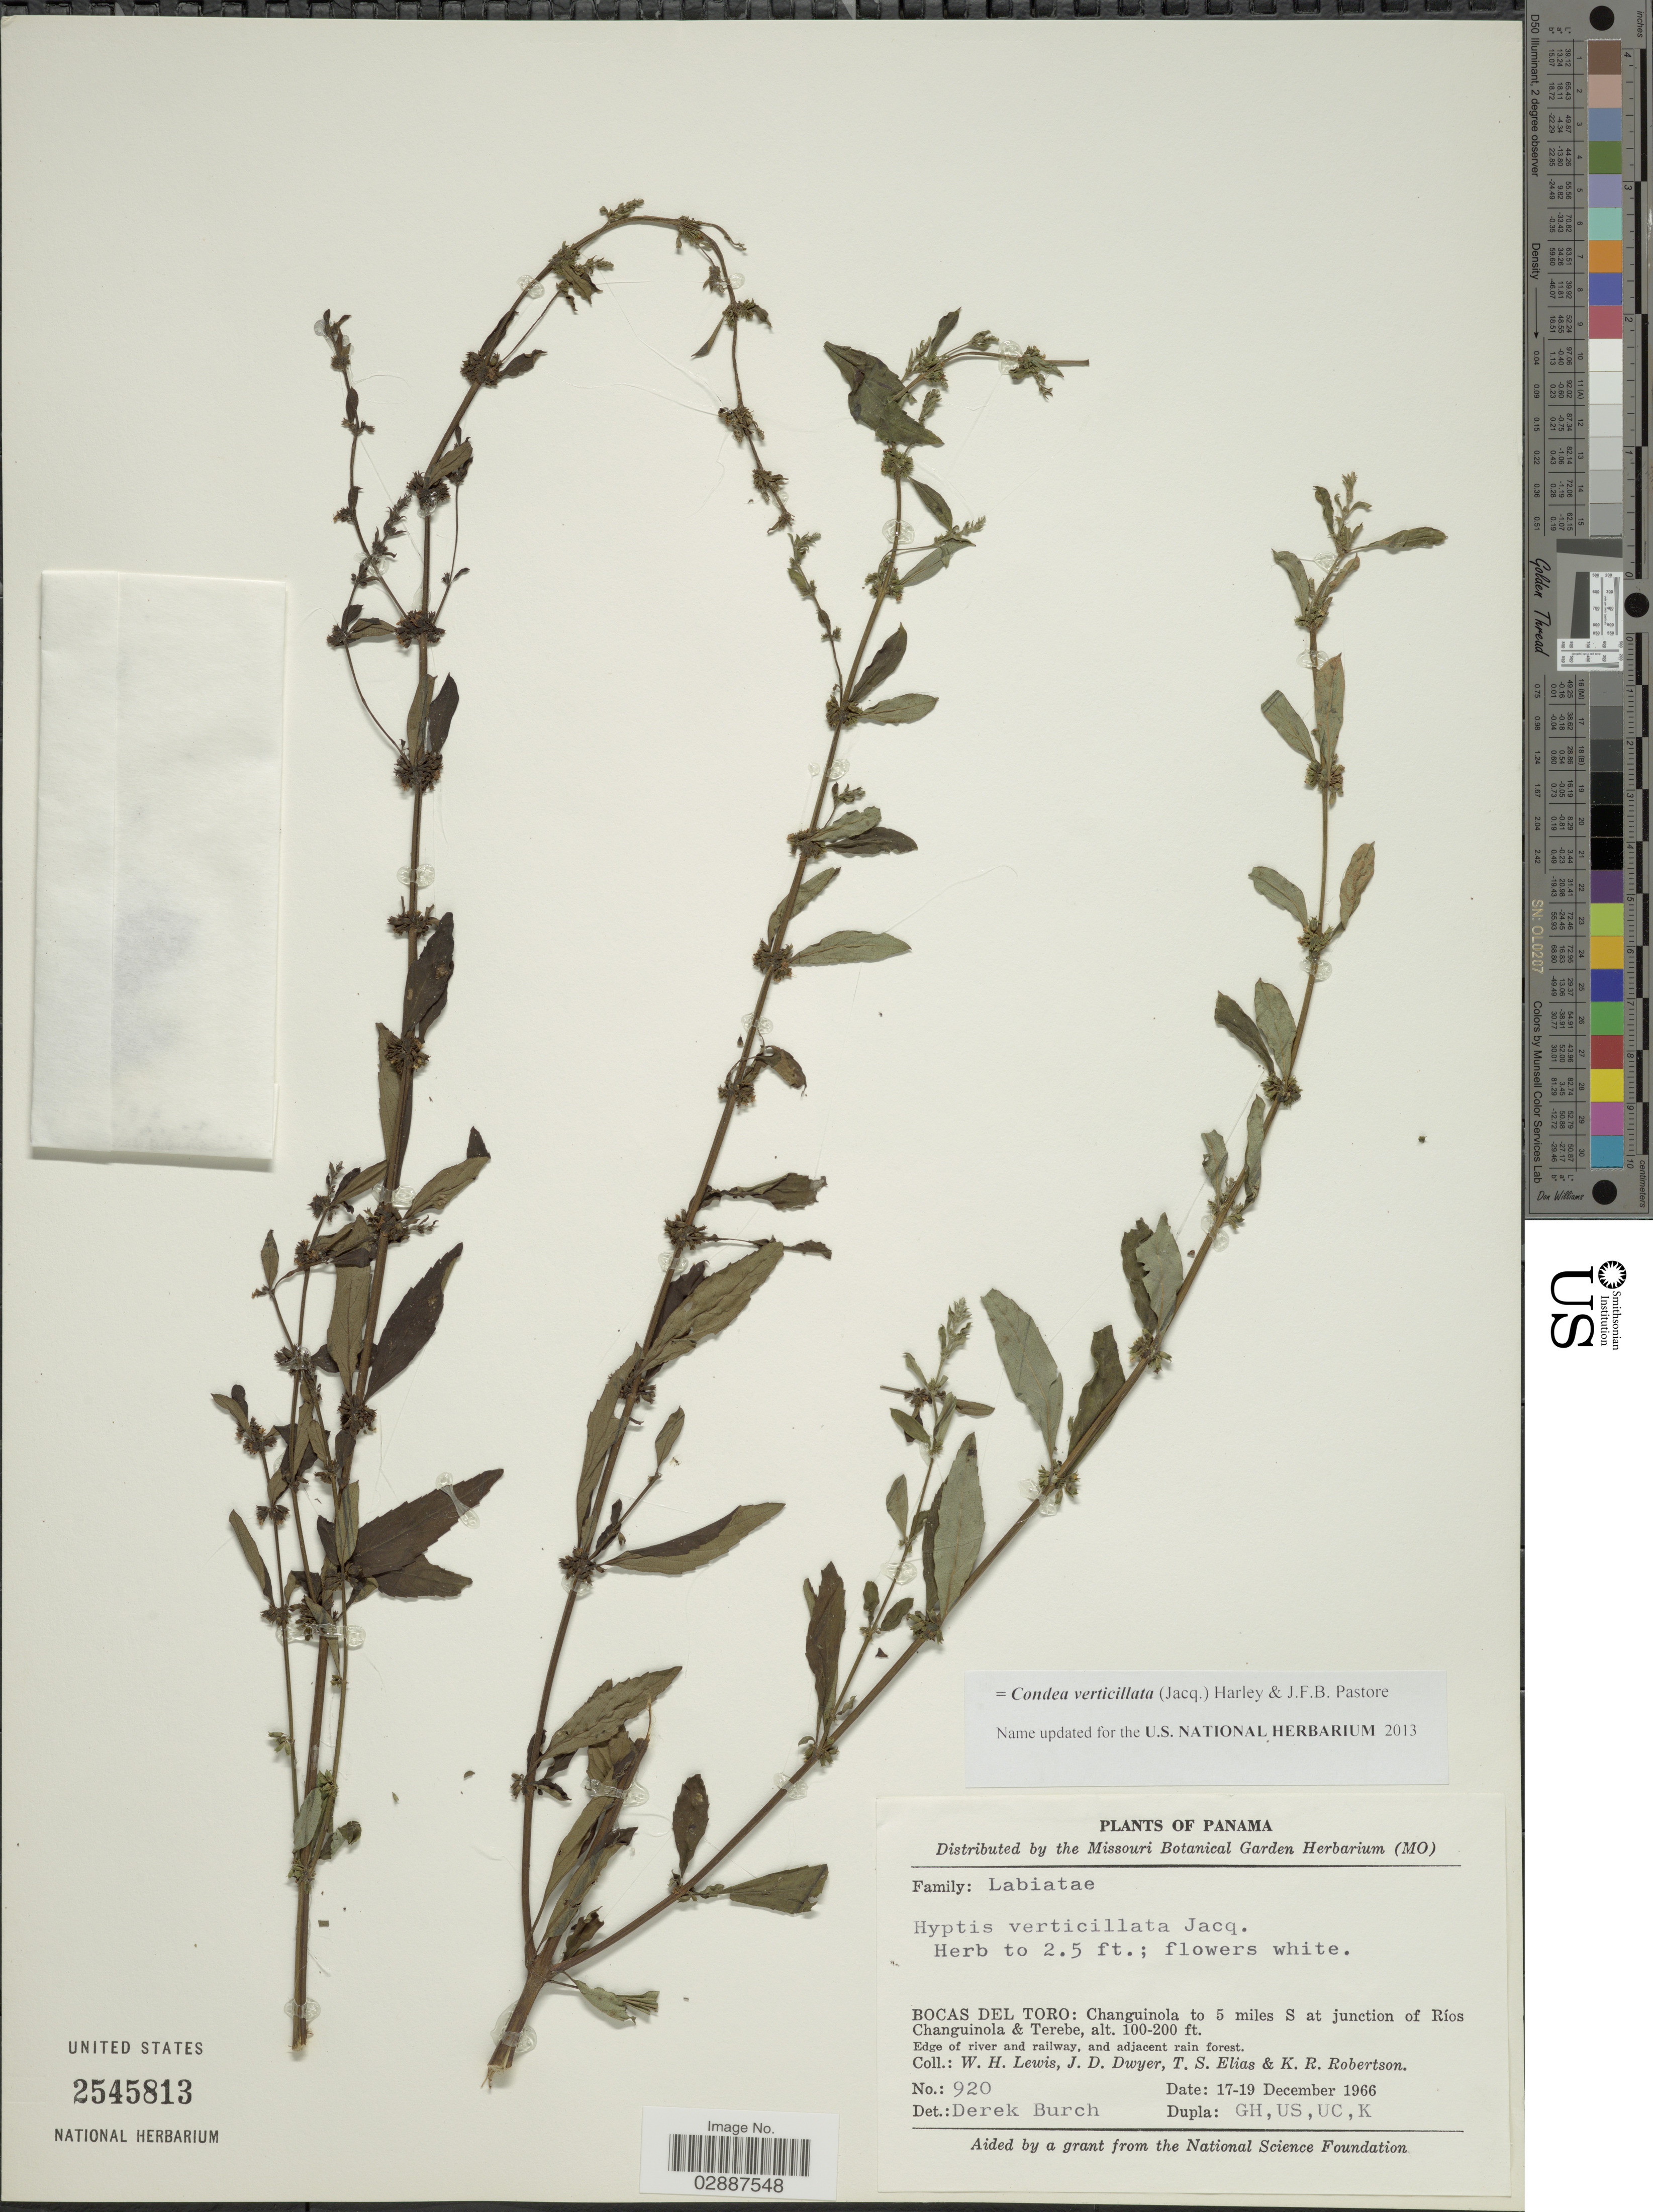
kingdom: Plantae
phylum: Tracheophyta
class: Magnoliopsida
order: Lamiales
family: Lamiaceae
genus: Condea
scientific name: Condea verticillata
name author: (Jacq.) Harley & J.F.B. Pastore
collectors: W. H. Lewis, J. D. Dwyer, T. S. Elias & K. Robertson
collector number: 920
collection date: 1966-12-17/1966-12-19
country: Panama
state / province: Bocas del Toro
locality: Changuinola to 5 miles S at junction of Ríos Changuinola & Terebe.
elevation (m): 30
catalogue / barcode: US 2545813